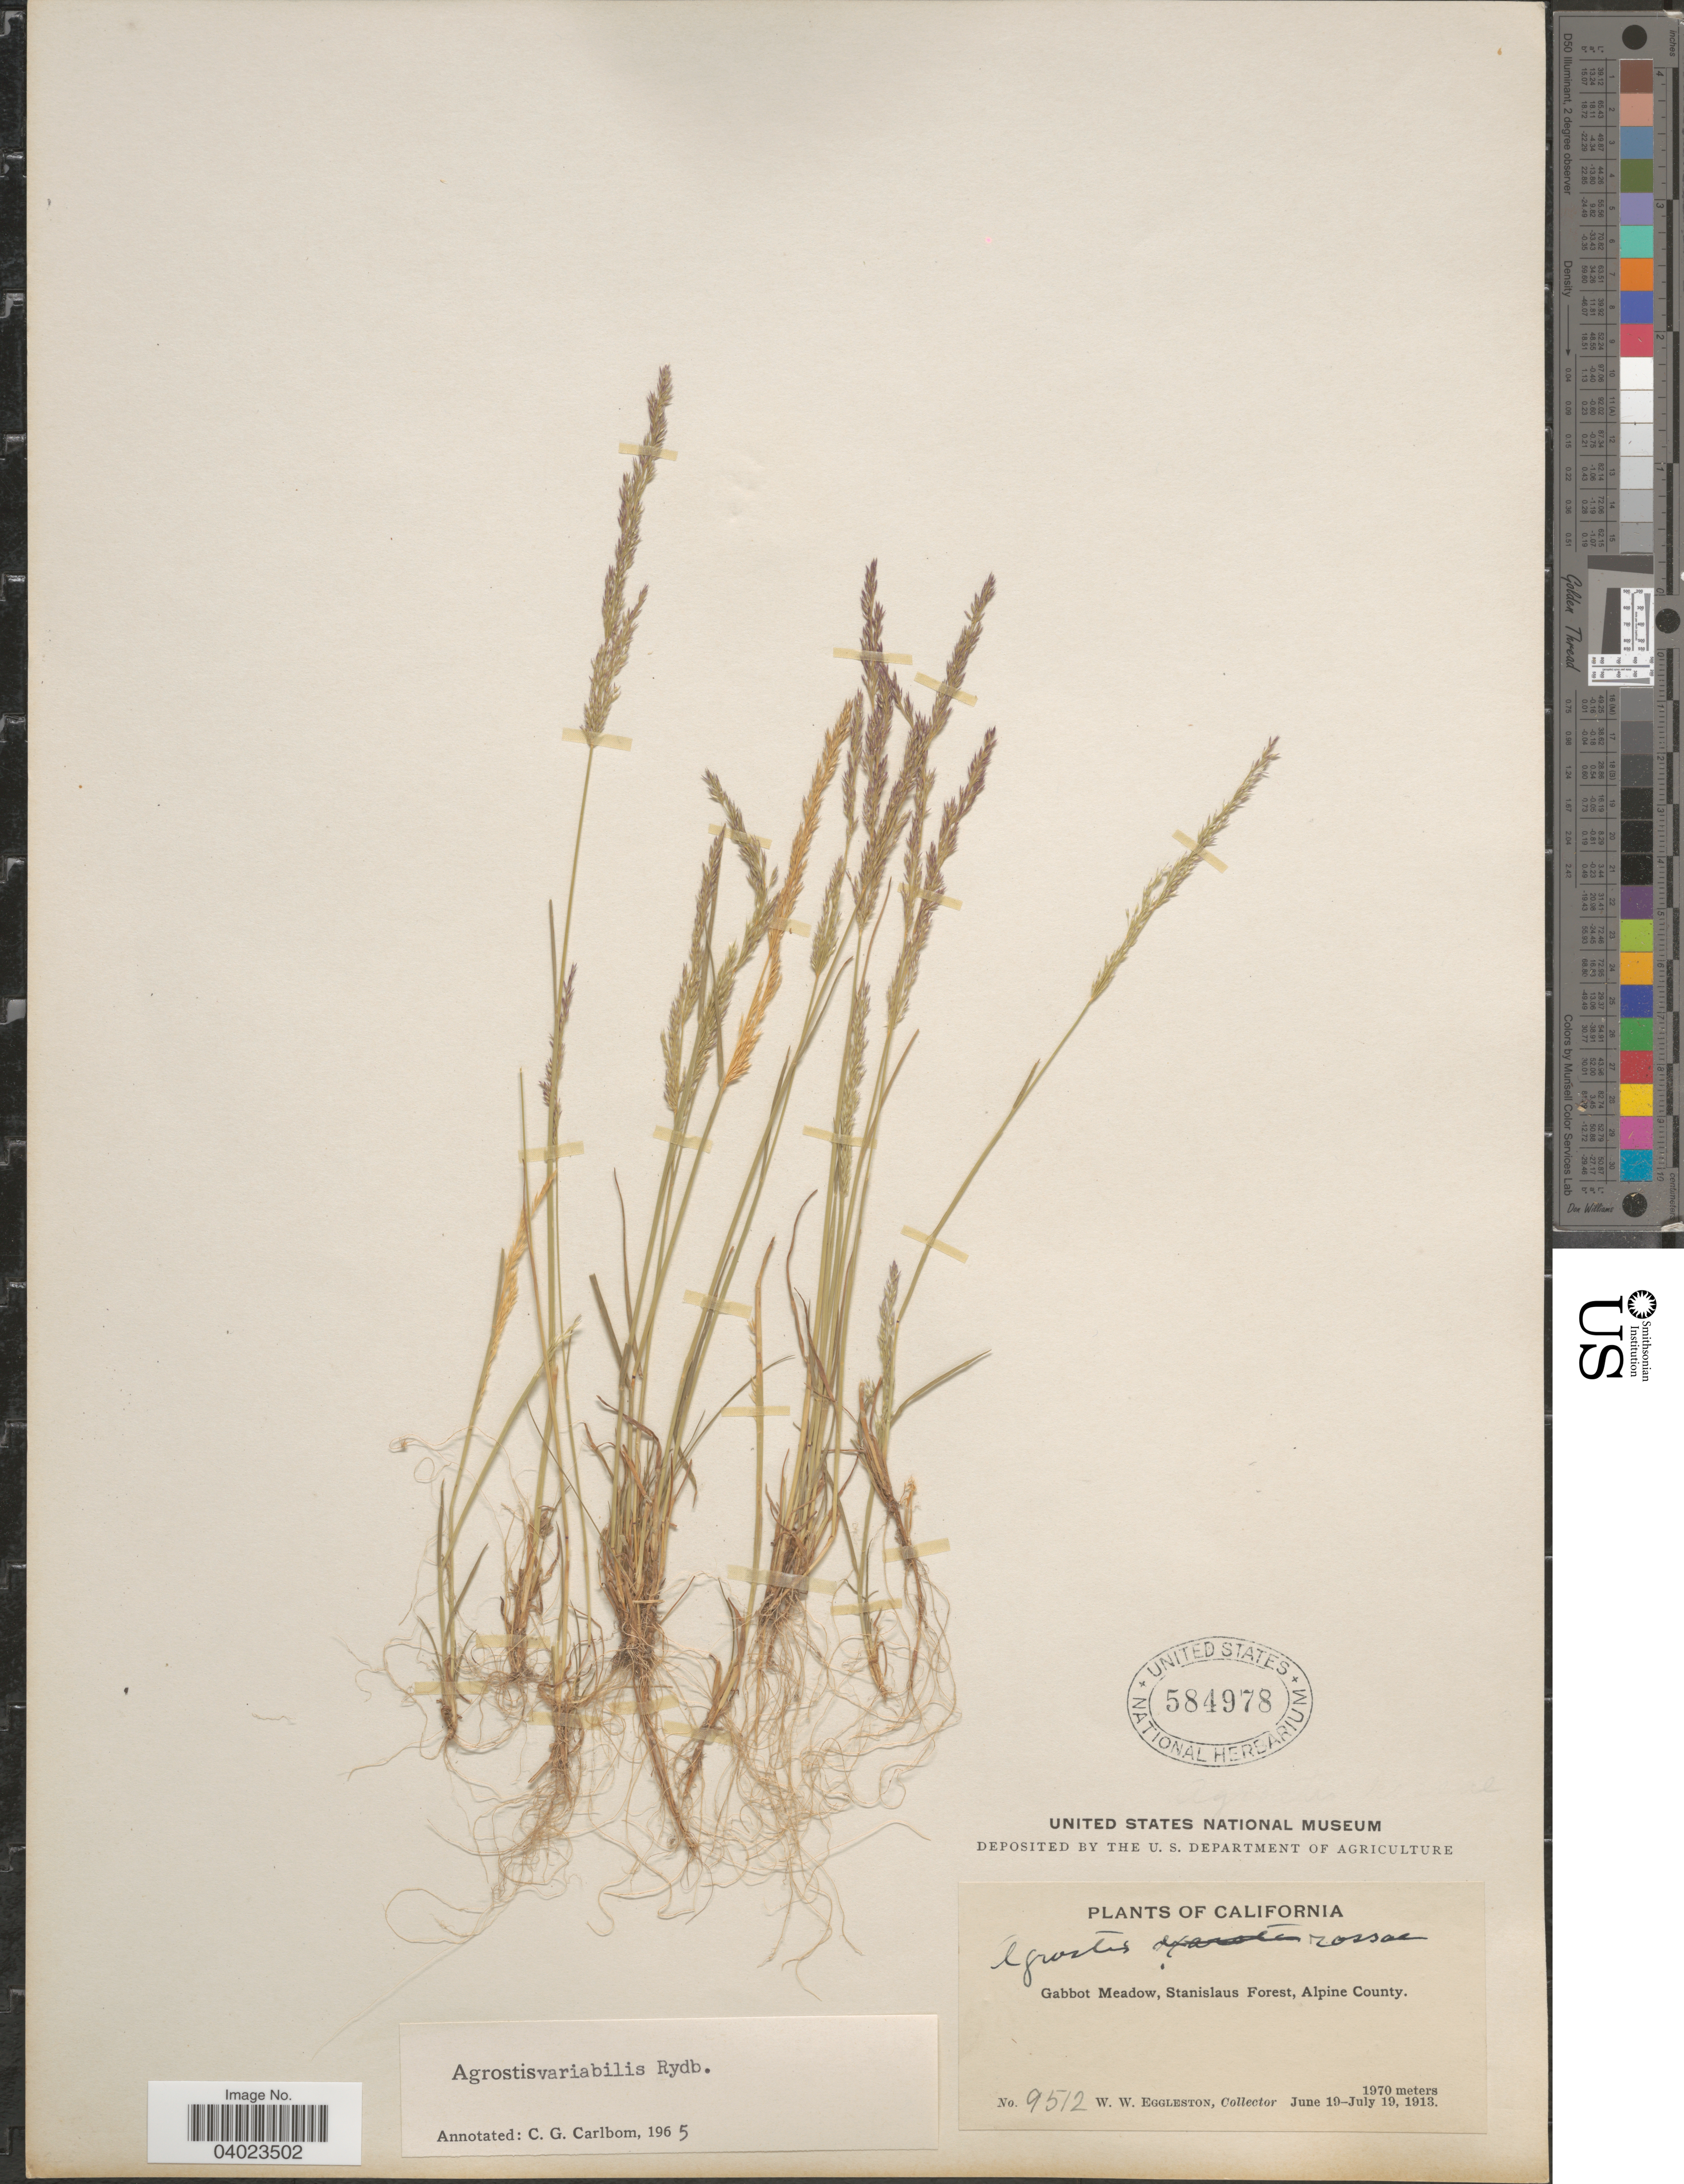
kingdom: Plantae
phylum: Tracheophyta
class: Liliopsida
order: Poales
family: Poaceae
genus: Agrostis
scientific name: Agrostis variabilis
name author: Rydb.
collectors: W. W. Eggleston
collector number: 9512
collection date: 1913-06-19/1913-07-19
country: United States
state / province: California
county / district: Alpine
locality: Gabbot Meadow, Stanislaus Forest, Alpine County.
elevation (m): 1970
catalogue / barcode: US 584978